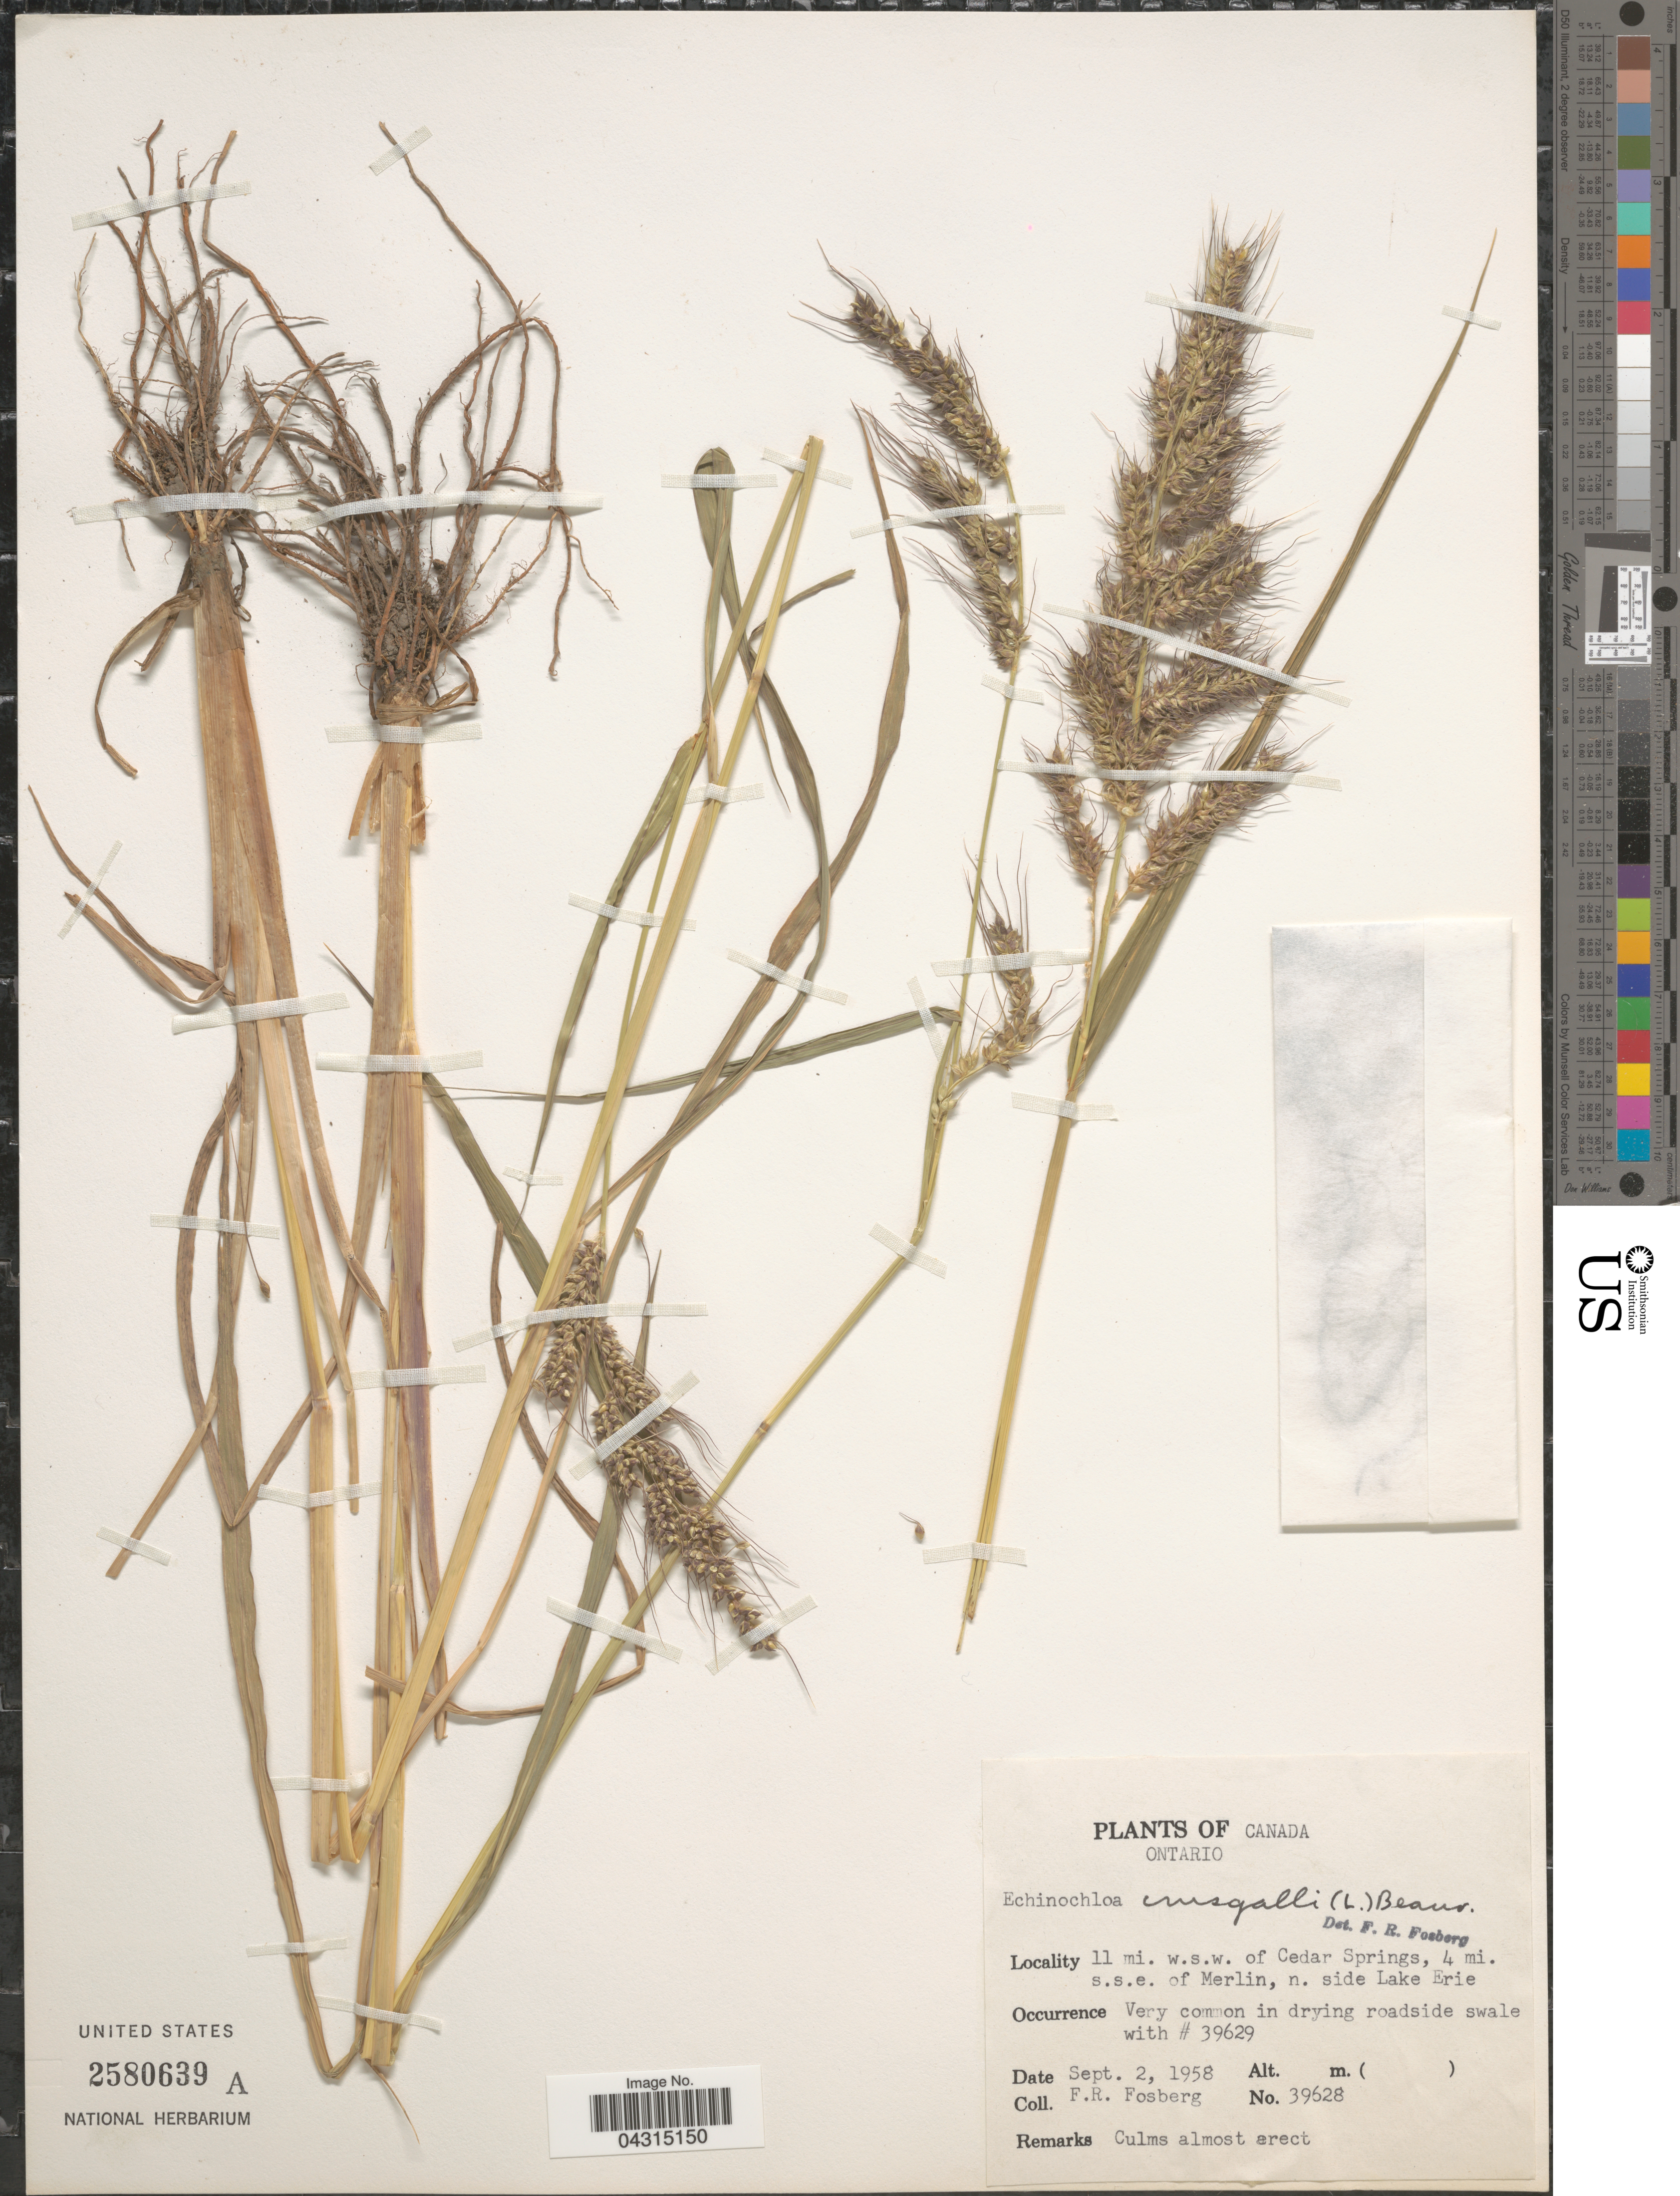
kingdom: Plantae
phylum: Tracheophyta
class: Liliopsida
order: Poales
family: Poaceae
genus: Echinochloa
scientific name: Echinochloa crus-galli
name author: (L.) P. Beauv.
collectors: F. R. Fosberg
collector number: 39628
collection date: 1958-09-02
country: Canada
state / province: Ontario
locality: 11 mi. w.s.w. of Cedar Springs, 4 mi. s.s.e. of Merlin, n. side Lake Erie.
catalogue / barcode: US 2580639A